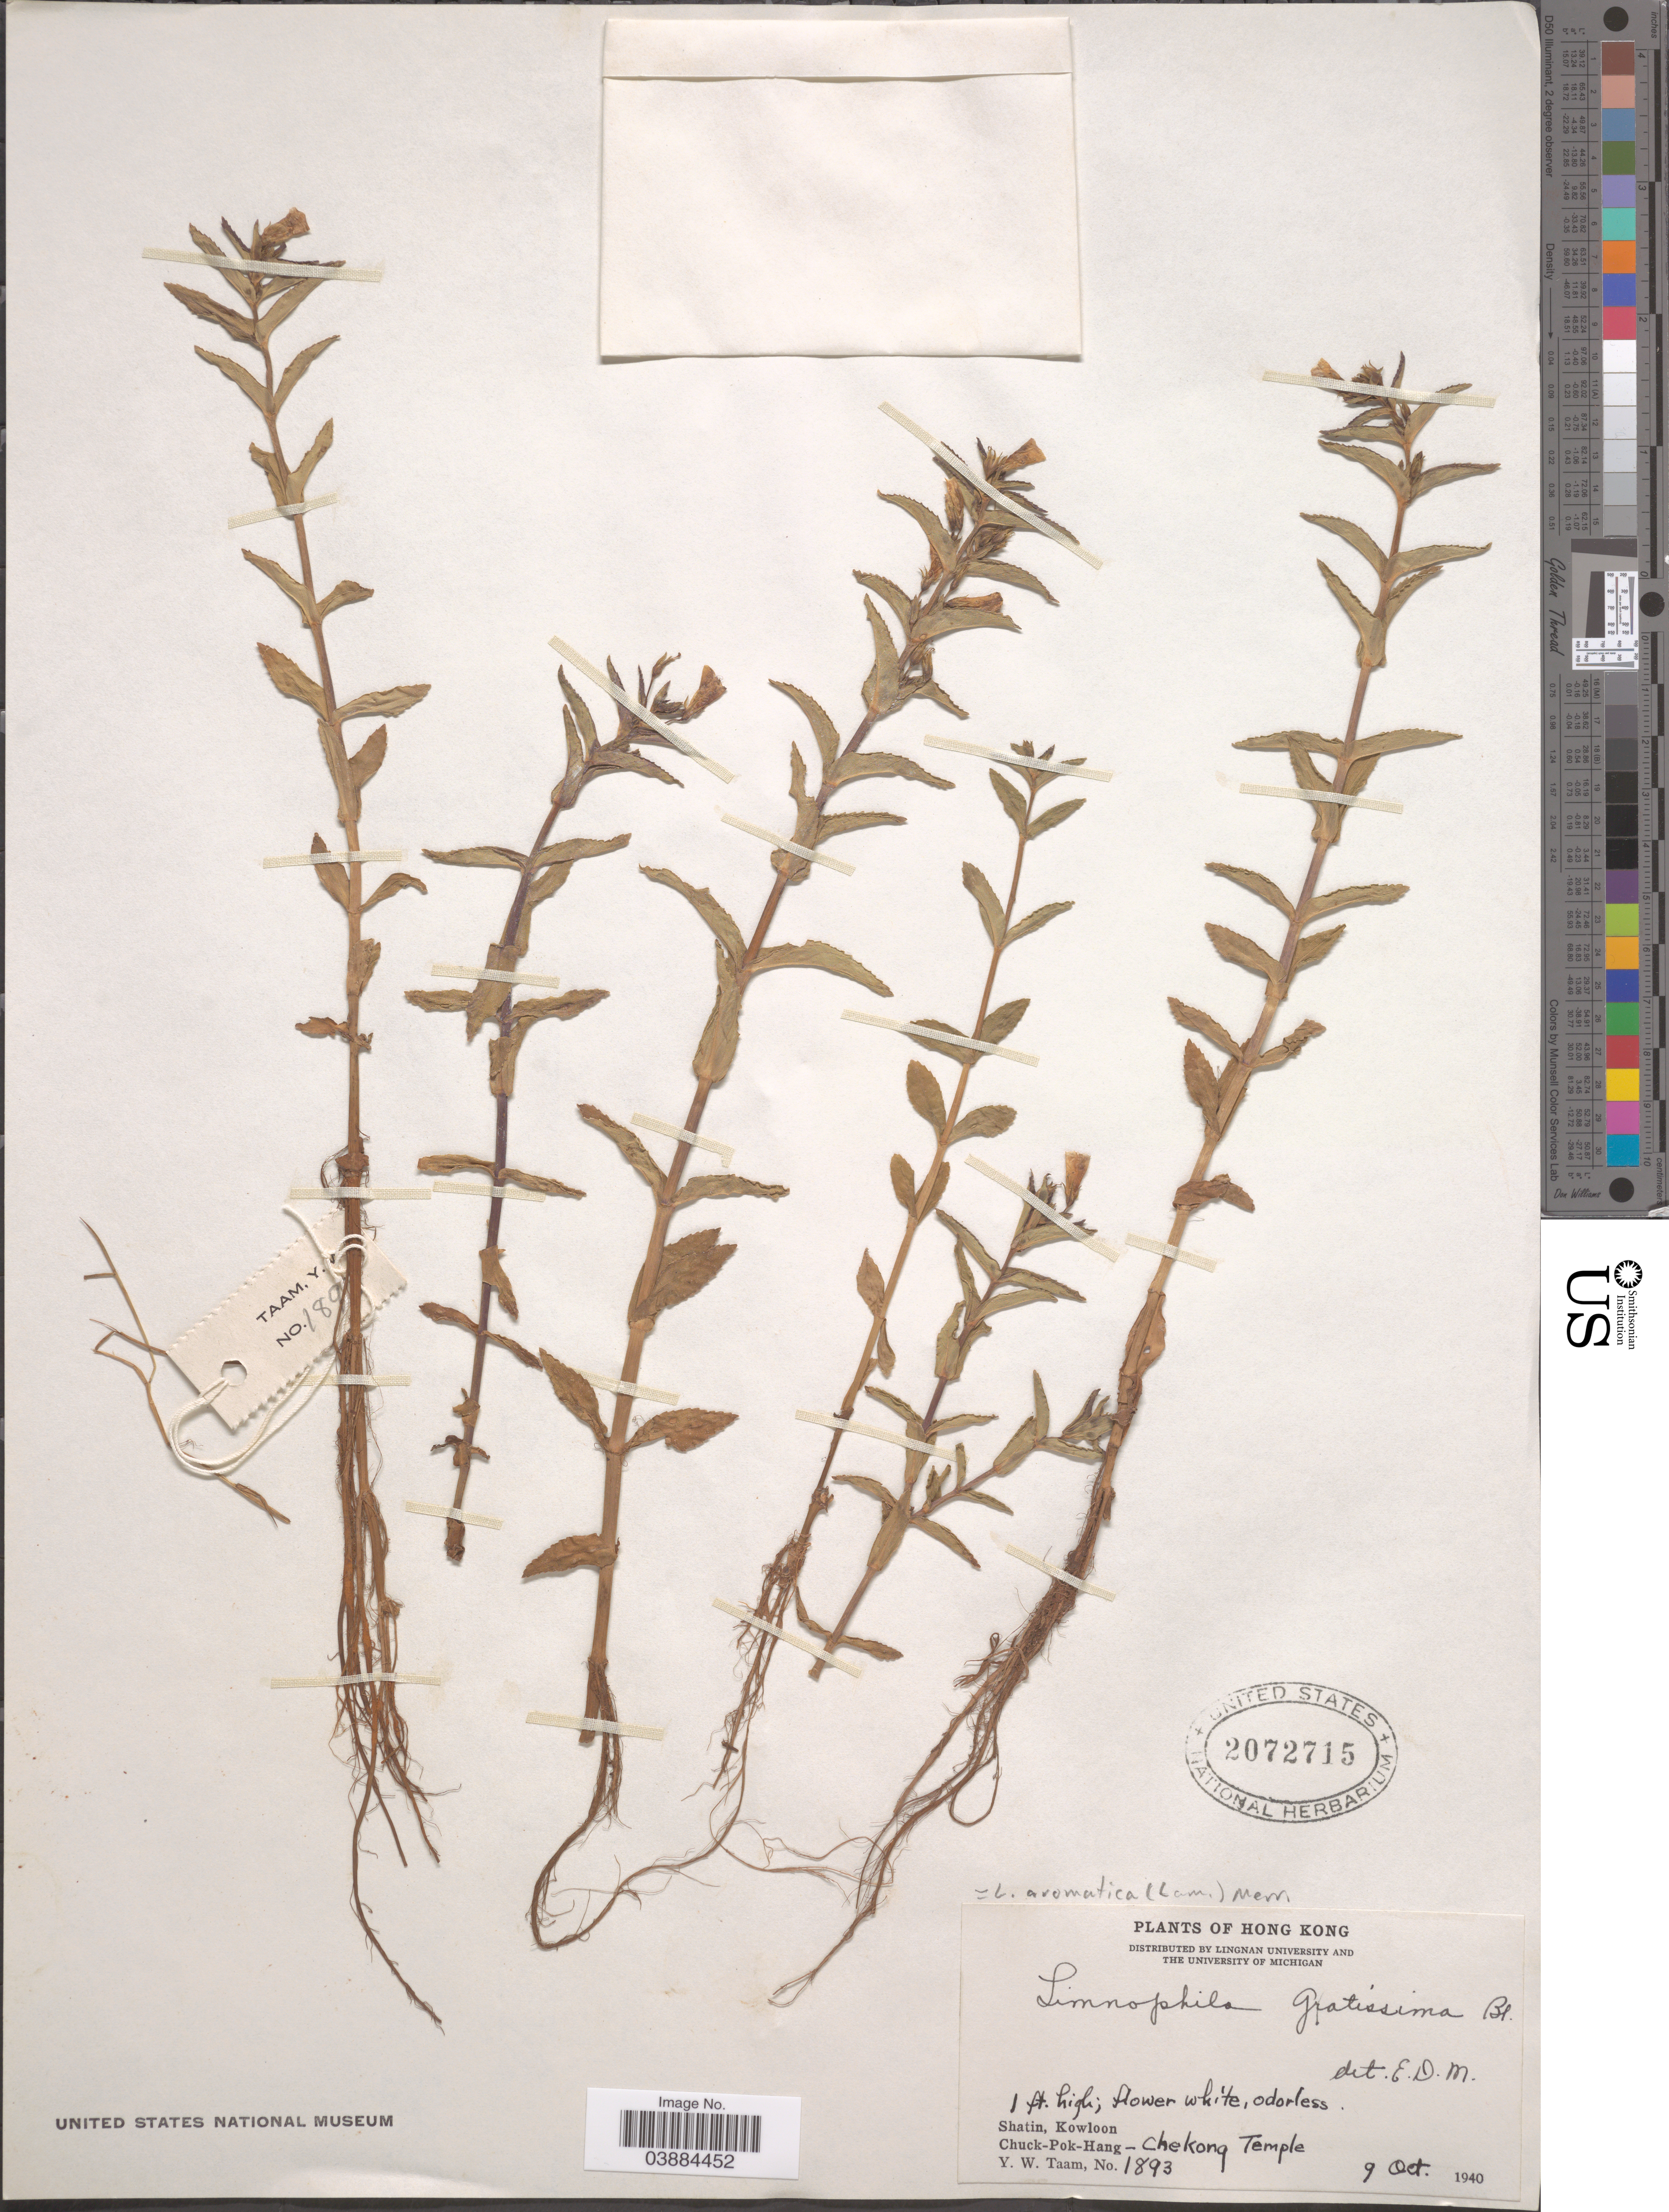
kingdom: Plantae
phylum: Tracheophyta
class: Magnoliopsida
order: Lamiales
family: Plantaginaceae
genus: Limnophila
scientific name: Limnophila aromatica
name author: (Lam.) Merr.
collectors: Y. W. Taam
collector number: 1893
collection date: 1940-10-09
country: China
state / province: Hong Kong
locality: Shatin, Kowloon. Chuck-Pok-Hang-Chekong Temple.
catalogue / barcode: US 2072715